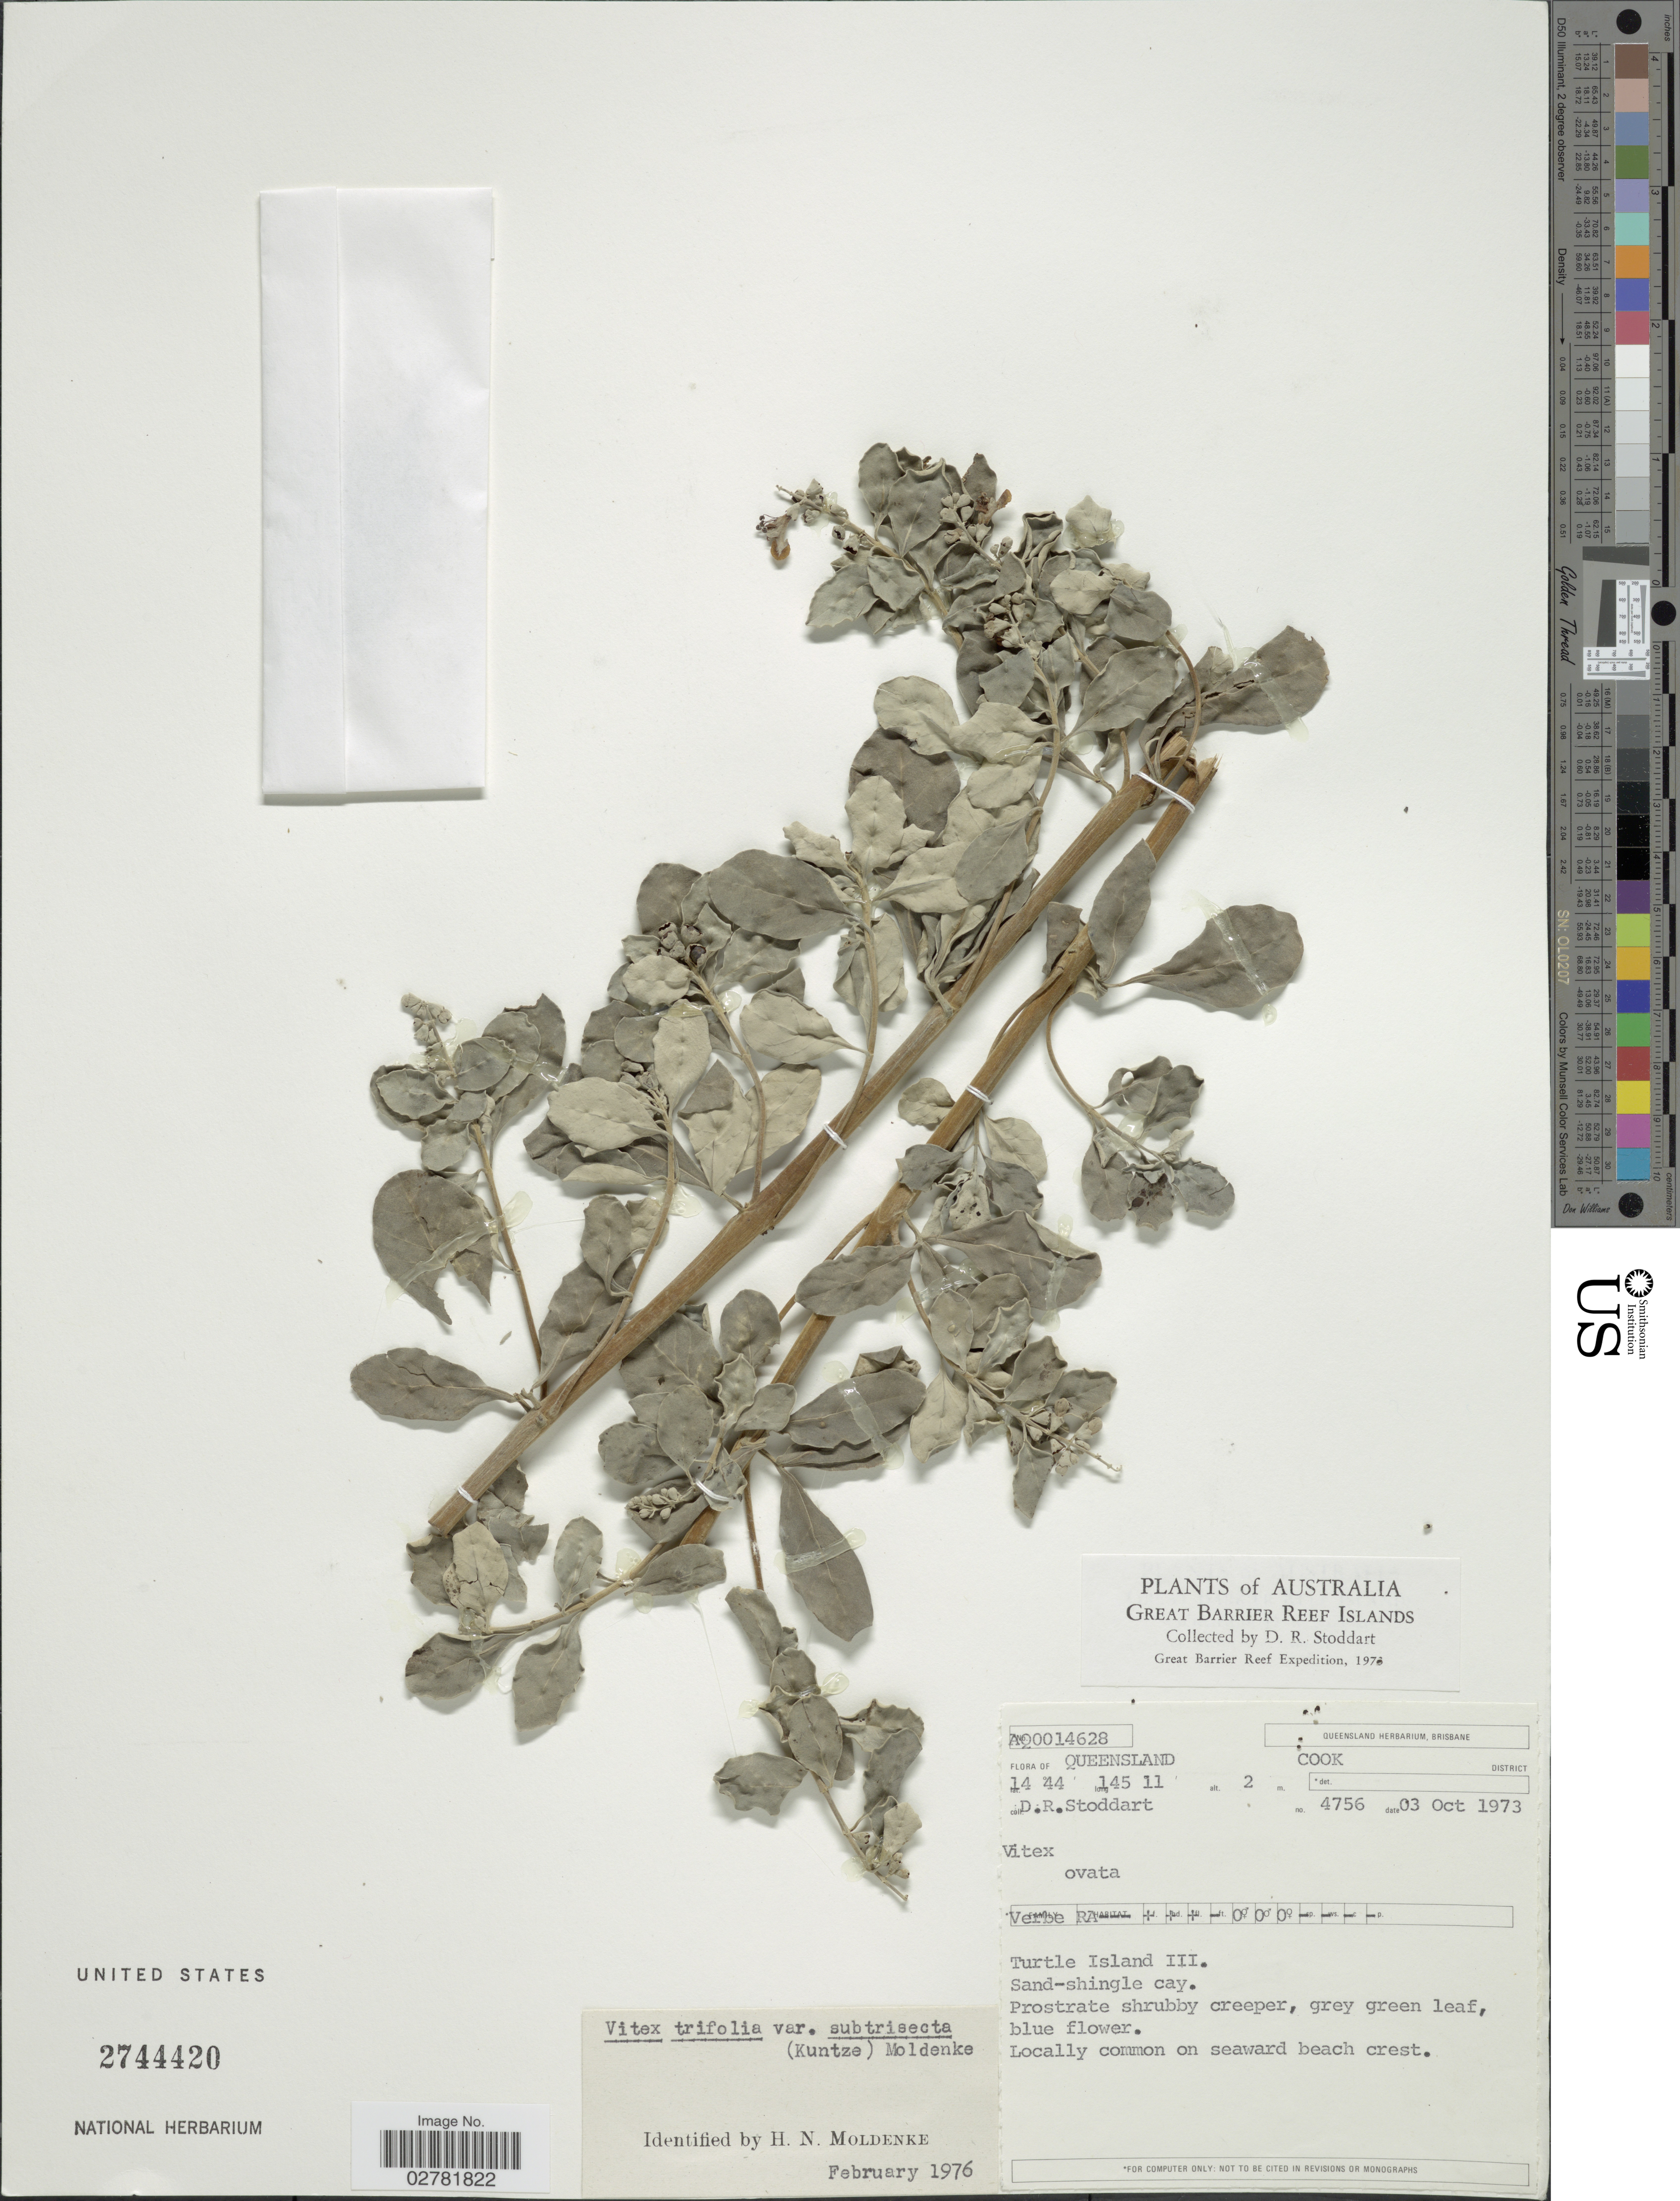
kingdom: Plantae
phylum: Tracheophyta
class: Magnoliopsida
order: Lamiales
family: Lamiaceae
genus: Vitex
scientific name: Vitex ovata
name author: Thunb.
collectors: D. R. Stoddart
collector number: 4756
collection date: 1973-10-03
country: Australia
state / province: Queensland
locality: Great Barrier Reef Islands. Cook District. Turtle Island III.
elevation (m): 2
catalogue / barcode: US 2744420